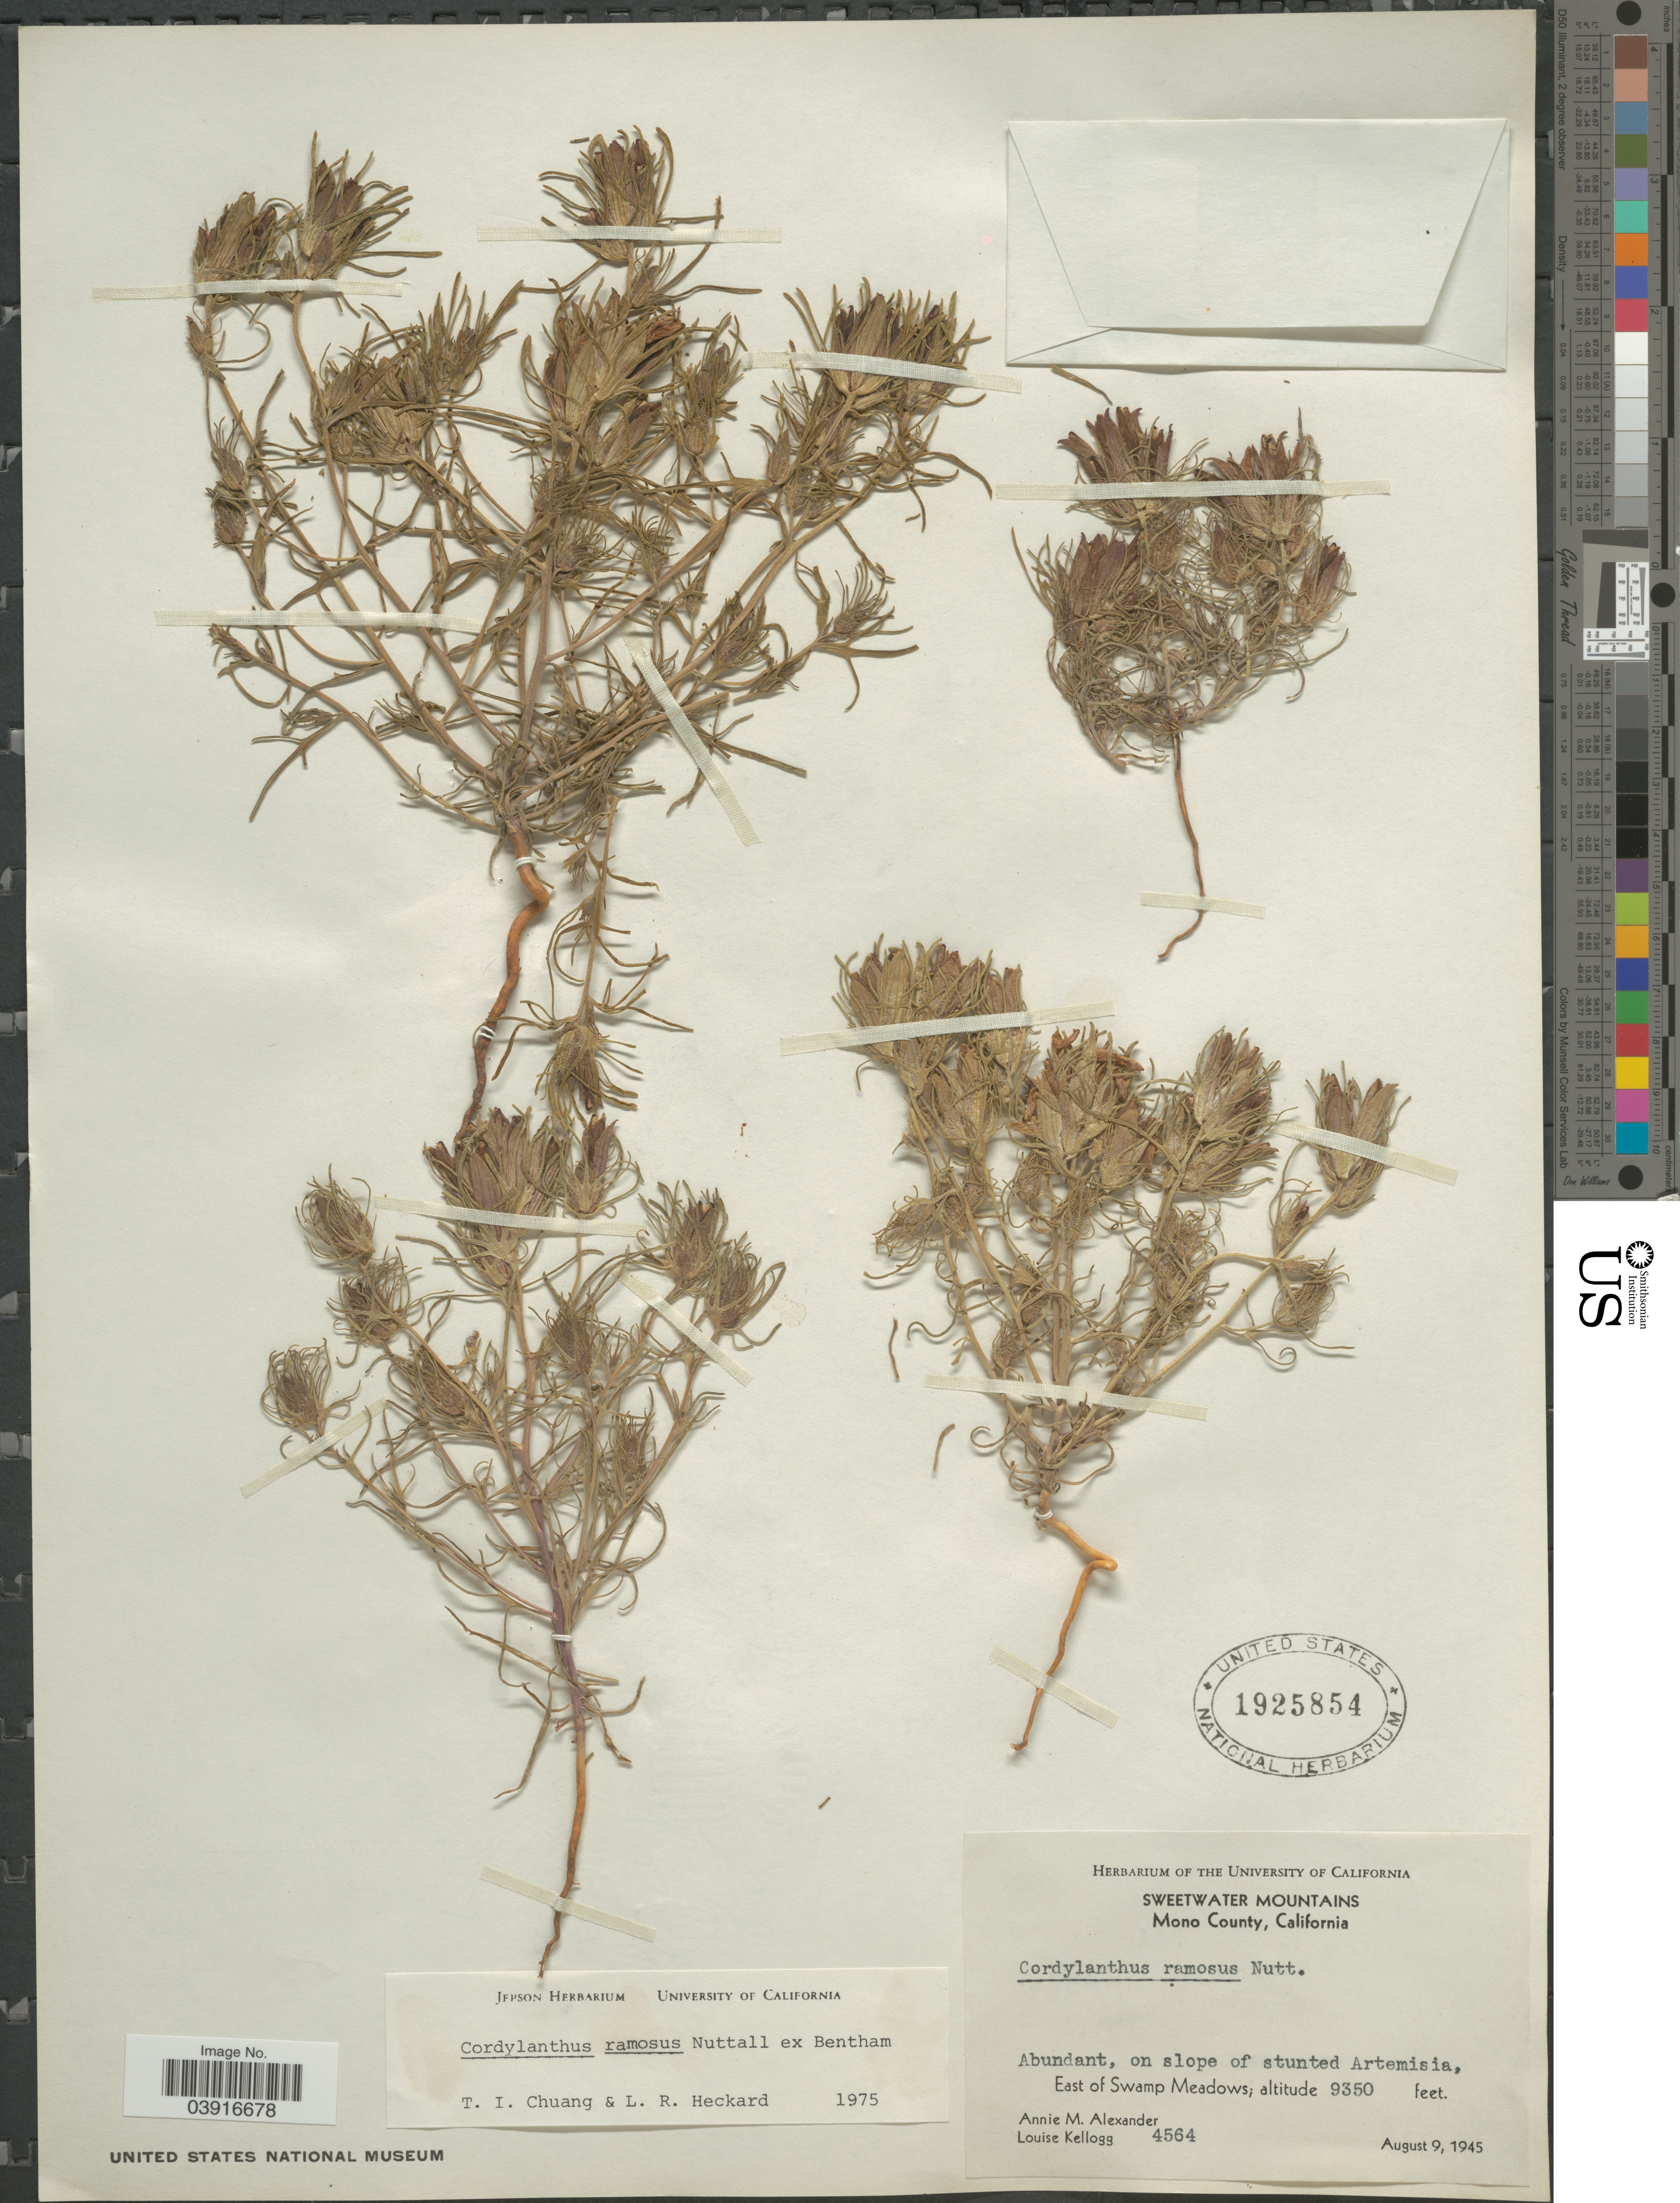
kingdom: Plantae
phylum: Tracheophyta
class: Magnoliopsida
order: Lamiales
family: Orobanchaceae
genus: Cordylanthus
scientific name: Cordylanthus ramosus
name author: Nutt. ex Benth.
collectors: A. M. Alexander & L. Kellogg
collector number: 4564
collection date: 1945-08-09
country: United States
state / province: California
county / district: Mono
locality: Sweetwater Mountains. Mono County. On slope of stunted Artemesia, East of Swamp Meadows.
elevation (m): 2850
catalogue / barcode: US 1925854